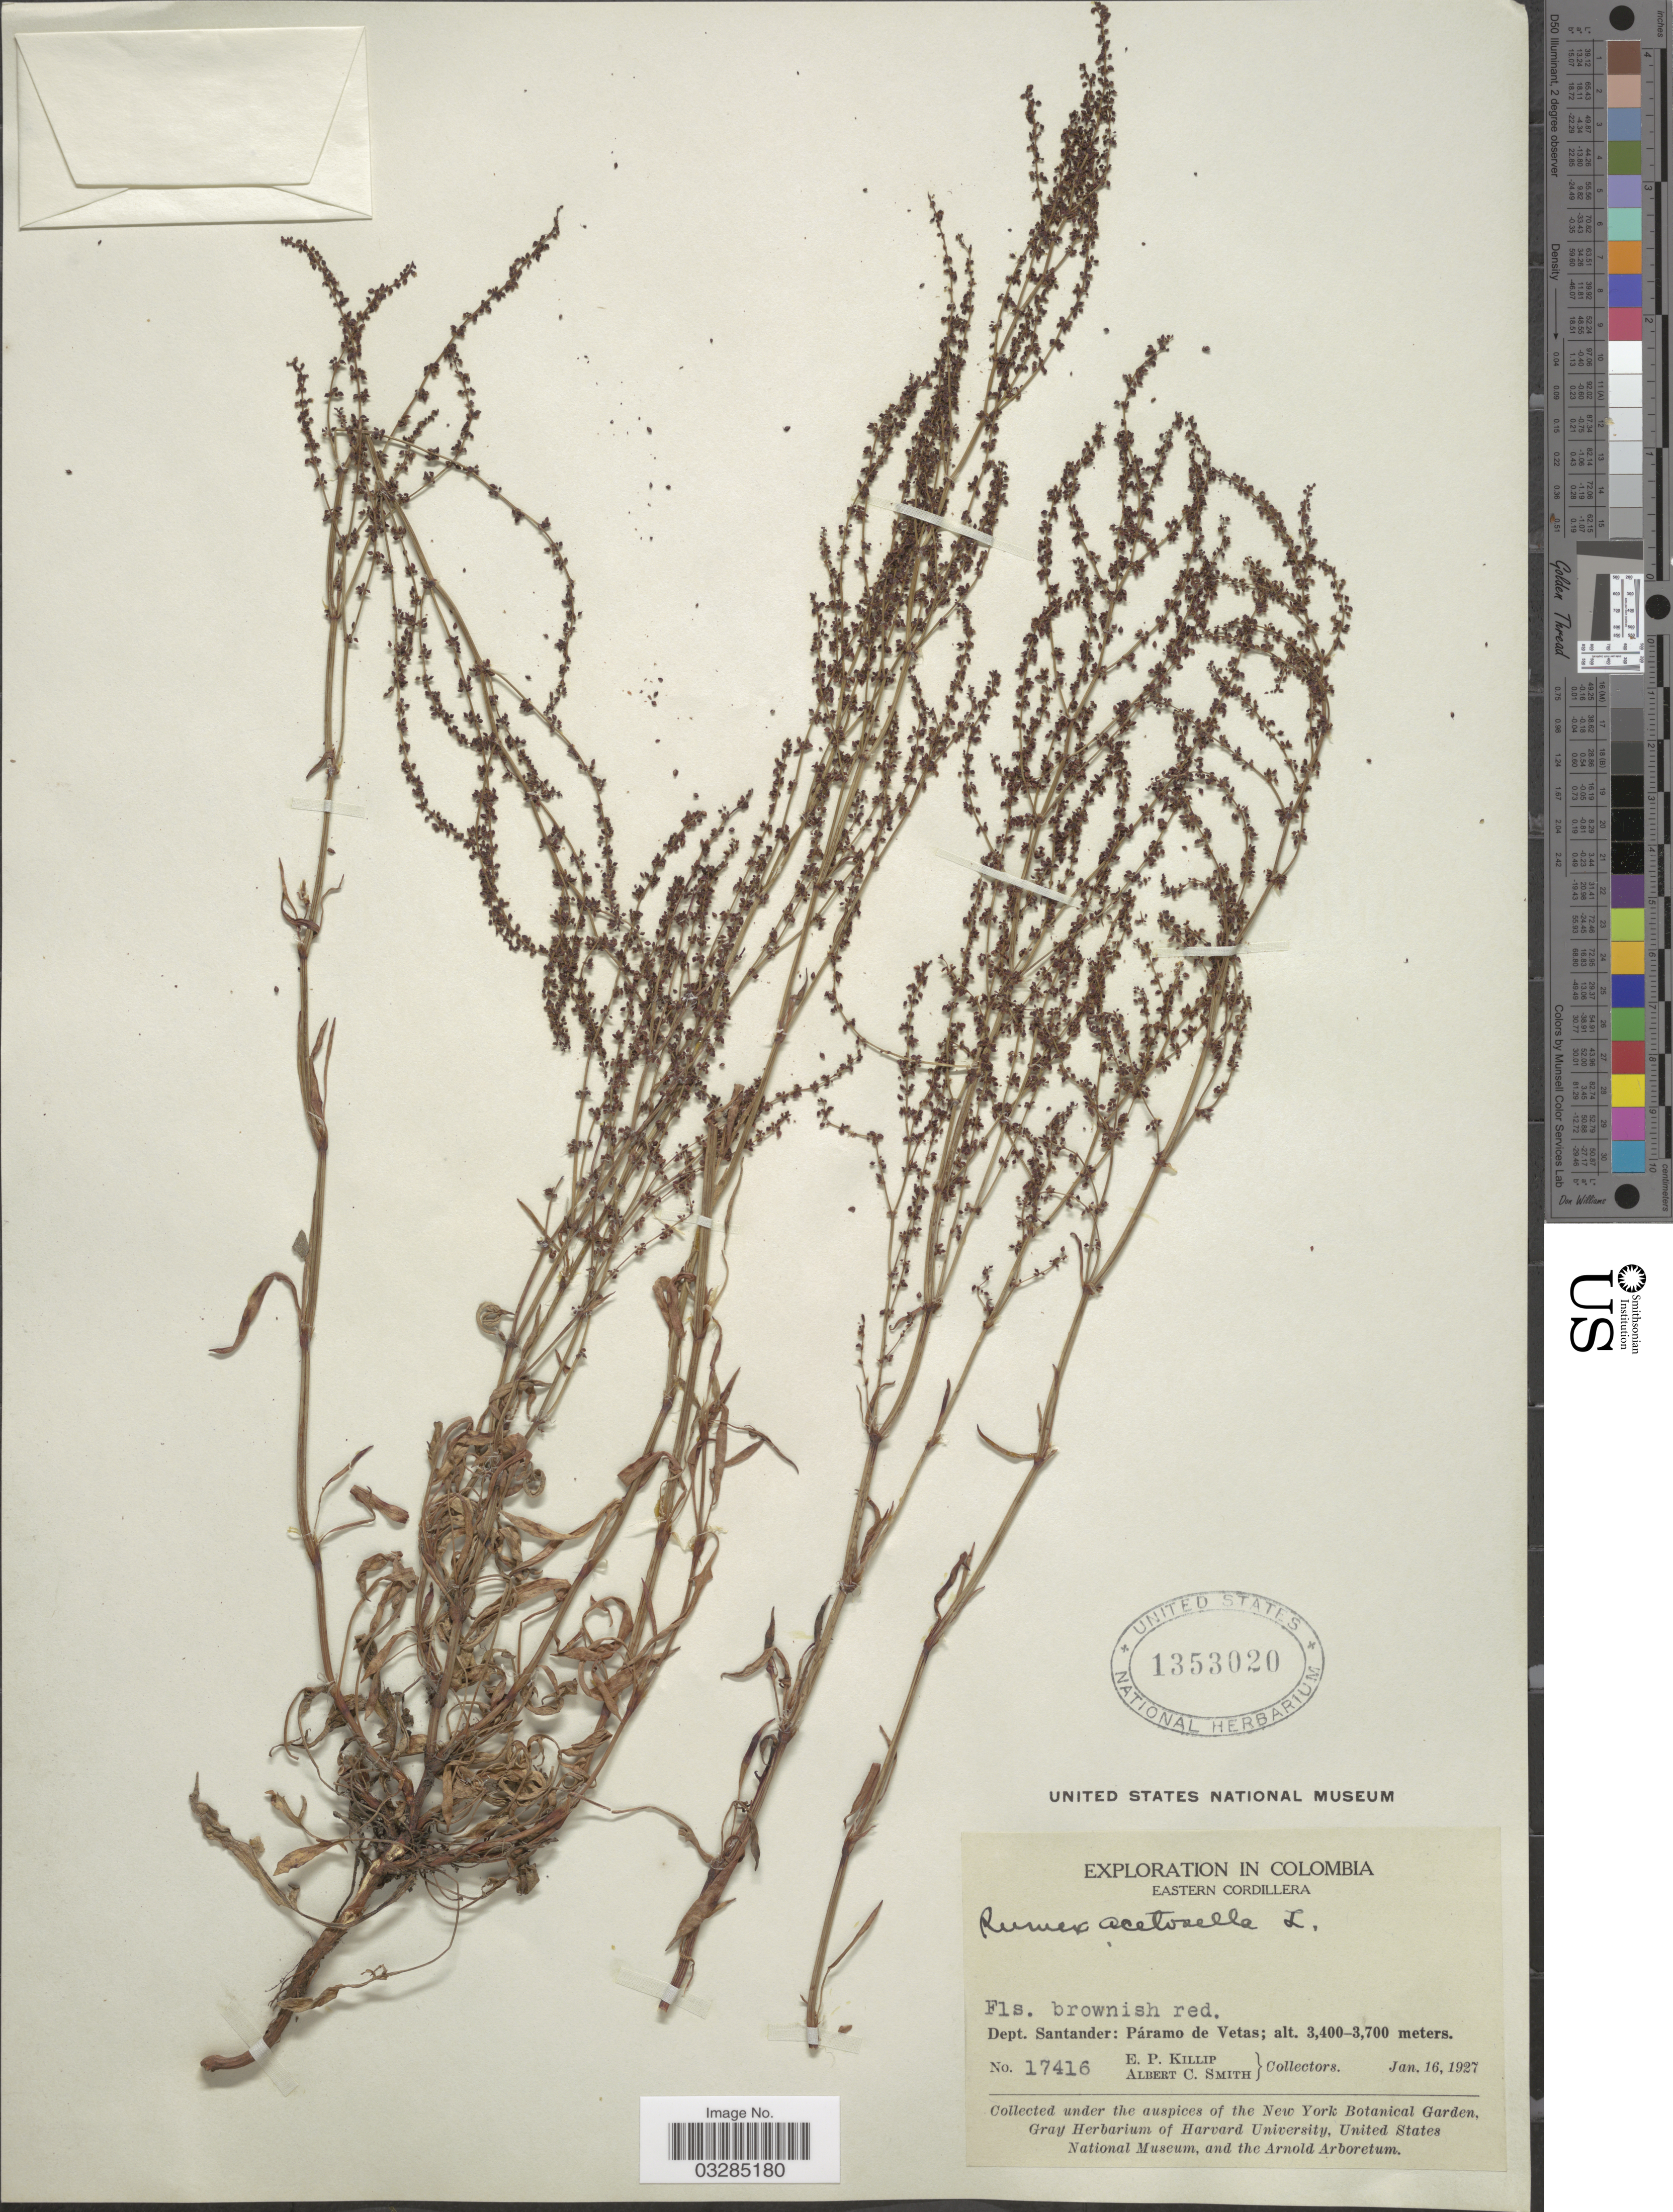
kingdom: Plantae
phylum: Tracheophyta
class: Magnoliopsida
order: Caryophyllales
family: Polygonaceae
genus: Rumex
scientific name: Rumex acetosella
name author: L.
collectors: E. P. Killip & A. C. Smith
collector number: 17416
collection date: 1927-01-16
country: Colombia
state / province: Santander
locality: Eastern Cordillera. Dept. Santander: Páramo de Vetas.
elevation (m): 3400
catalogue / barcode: US 1353020